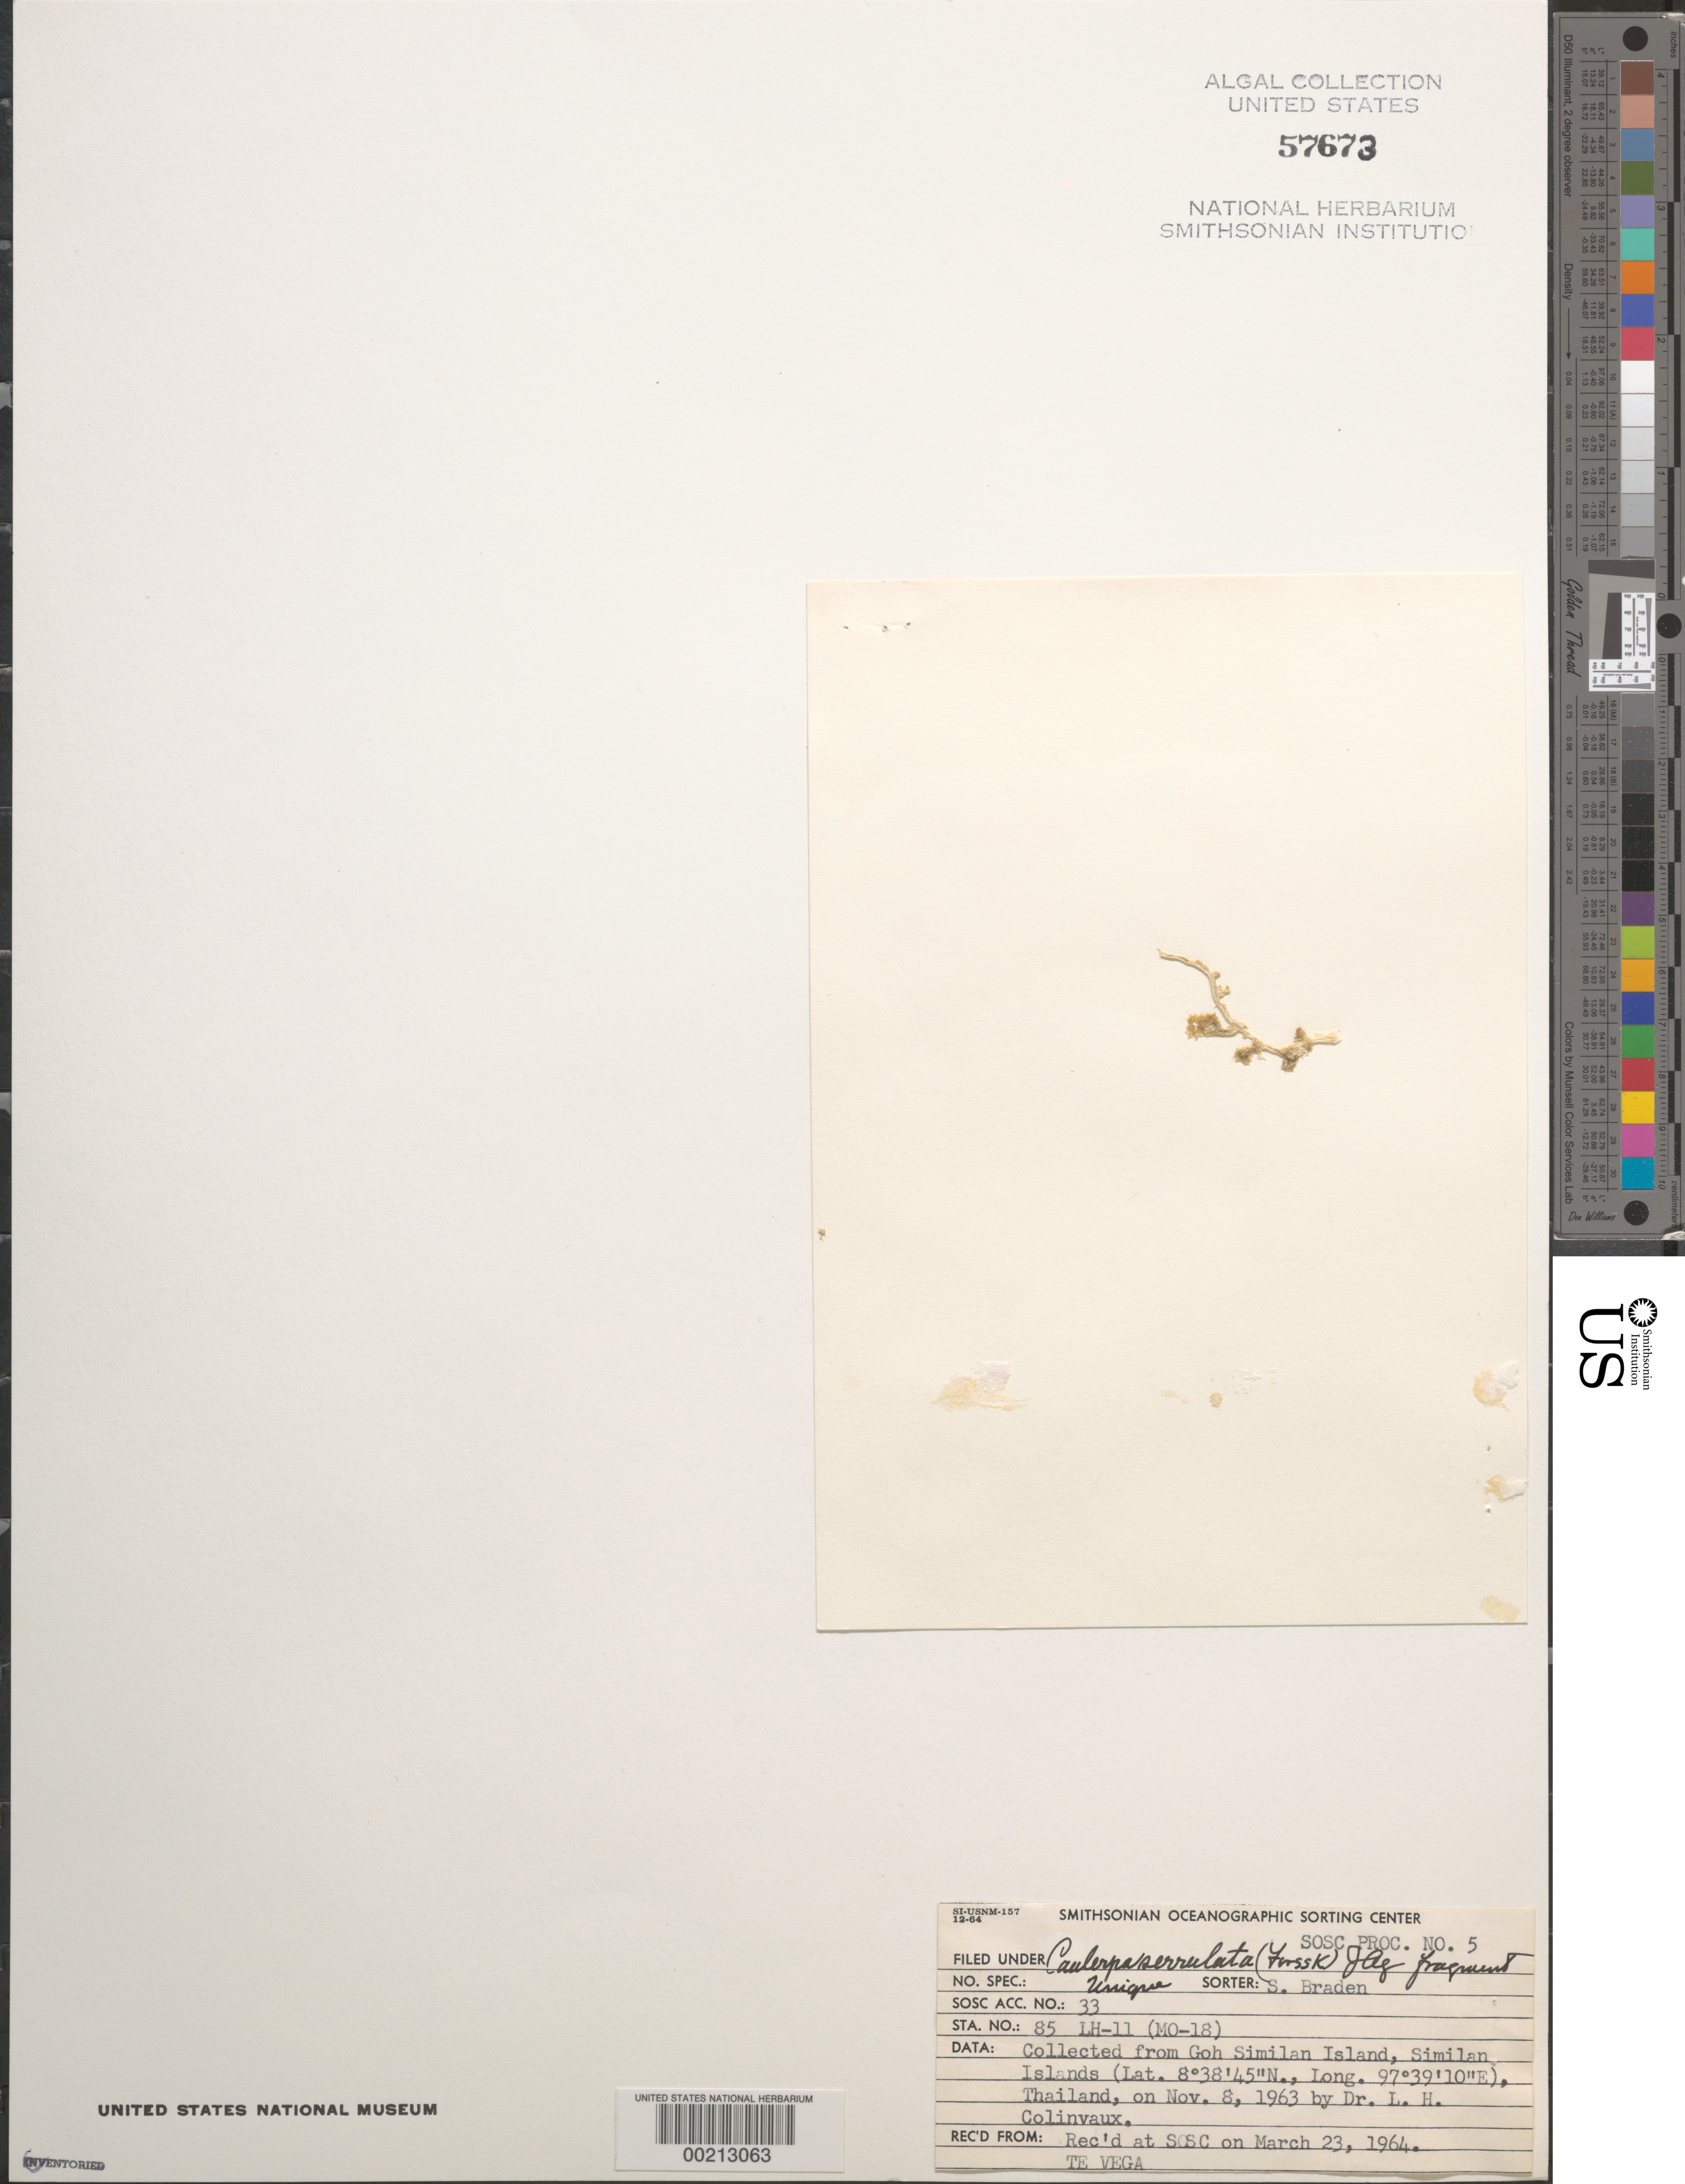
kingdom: Plantae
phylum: Chlorophyta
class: Ulvophyceae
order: Bryopsidales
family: Caulerpaceae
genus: Caulerpa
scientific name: Caulerpa serrulata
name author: (Forssk.) J. Agardh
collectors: L. Hillis-Colinvaux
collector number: LH-11 & MO-18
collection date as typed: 08 Nov 1963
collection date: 1963-11-08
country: Thailand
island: Goh Similan Island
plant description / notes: Te Vega Cruise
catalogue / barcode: US 57673